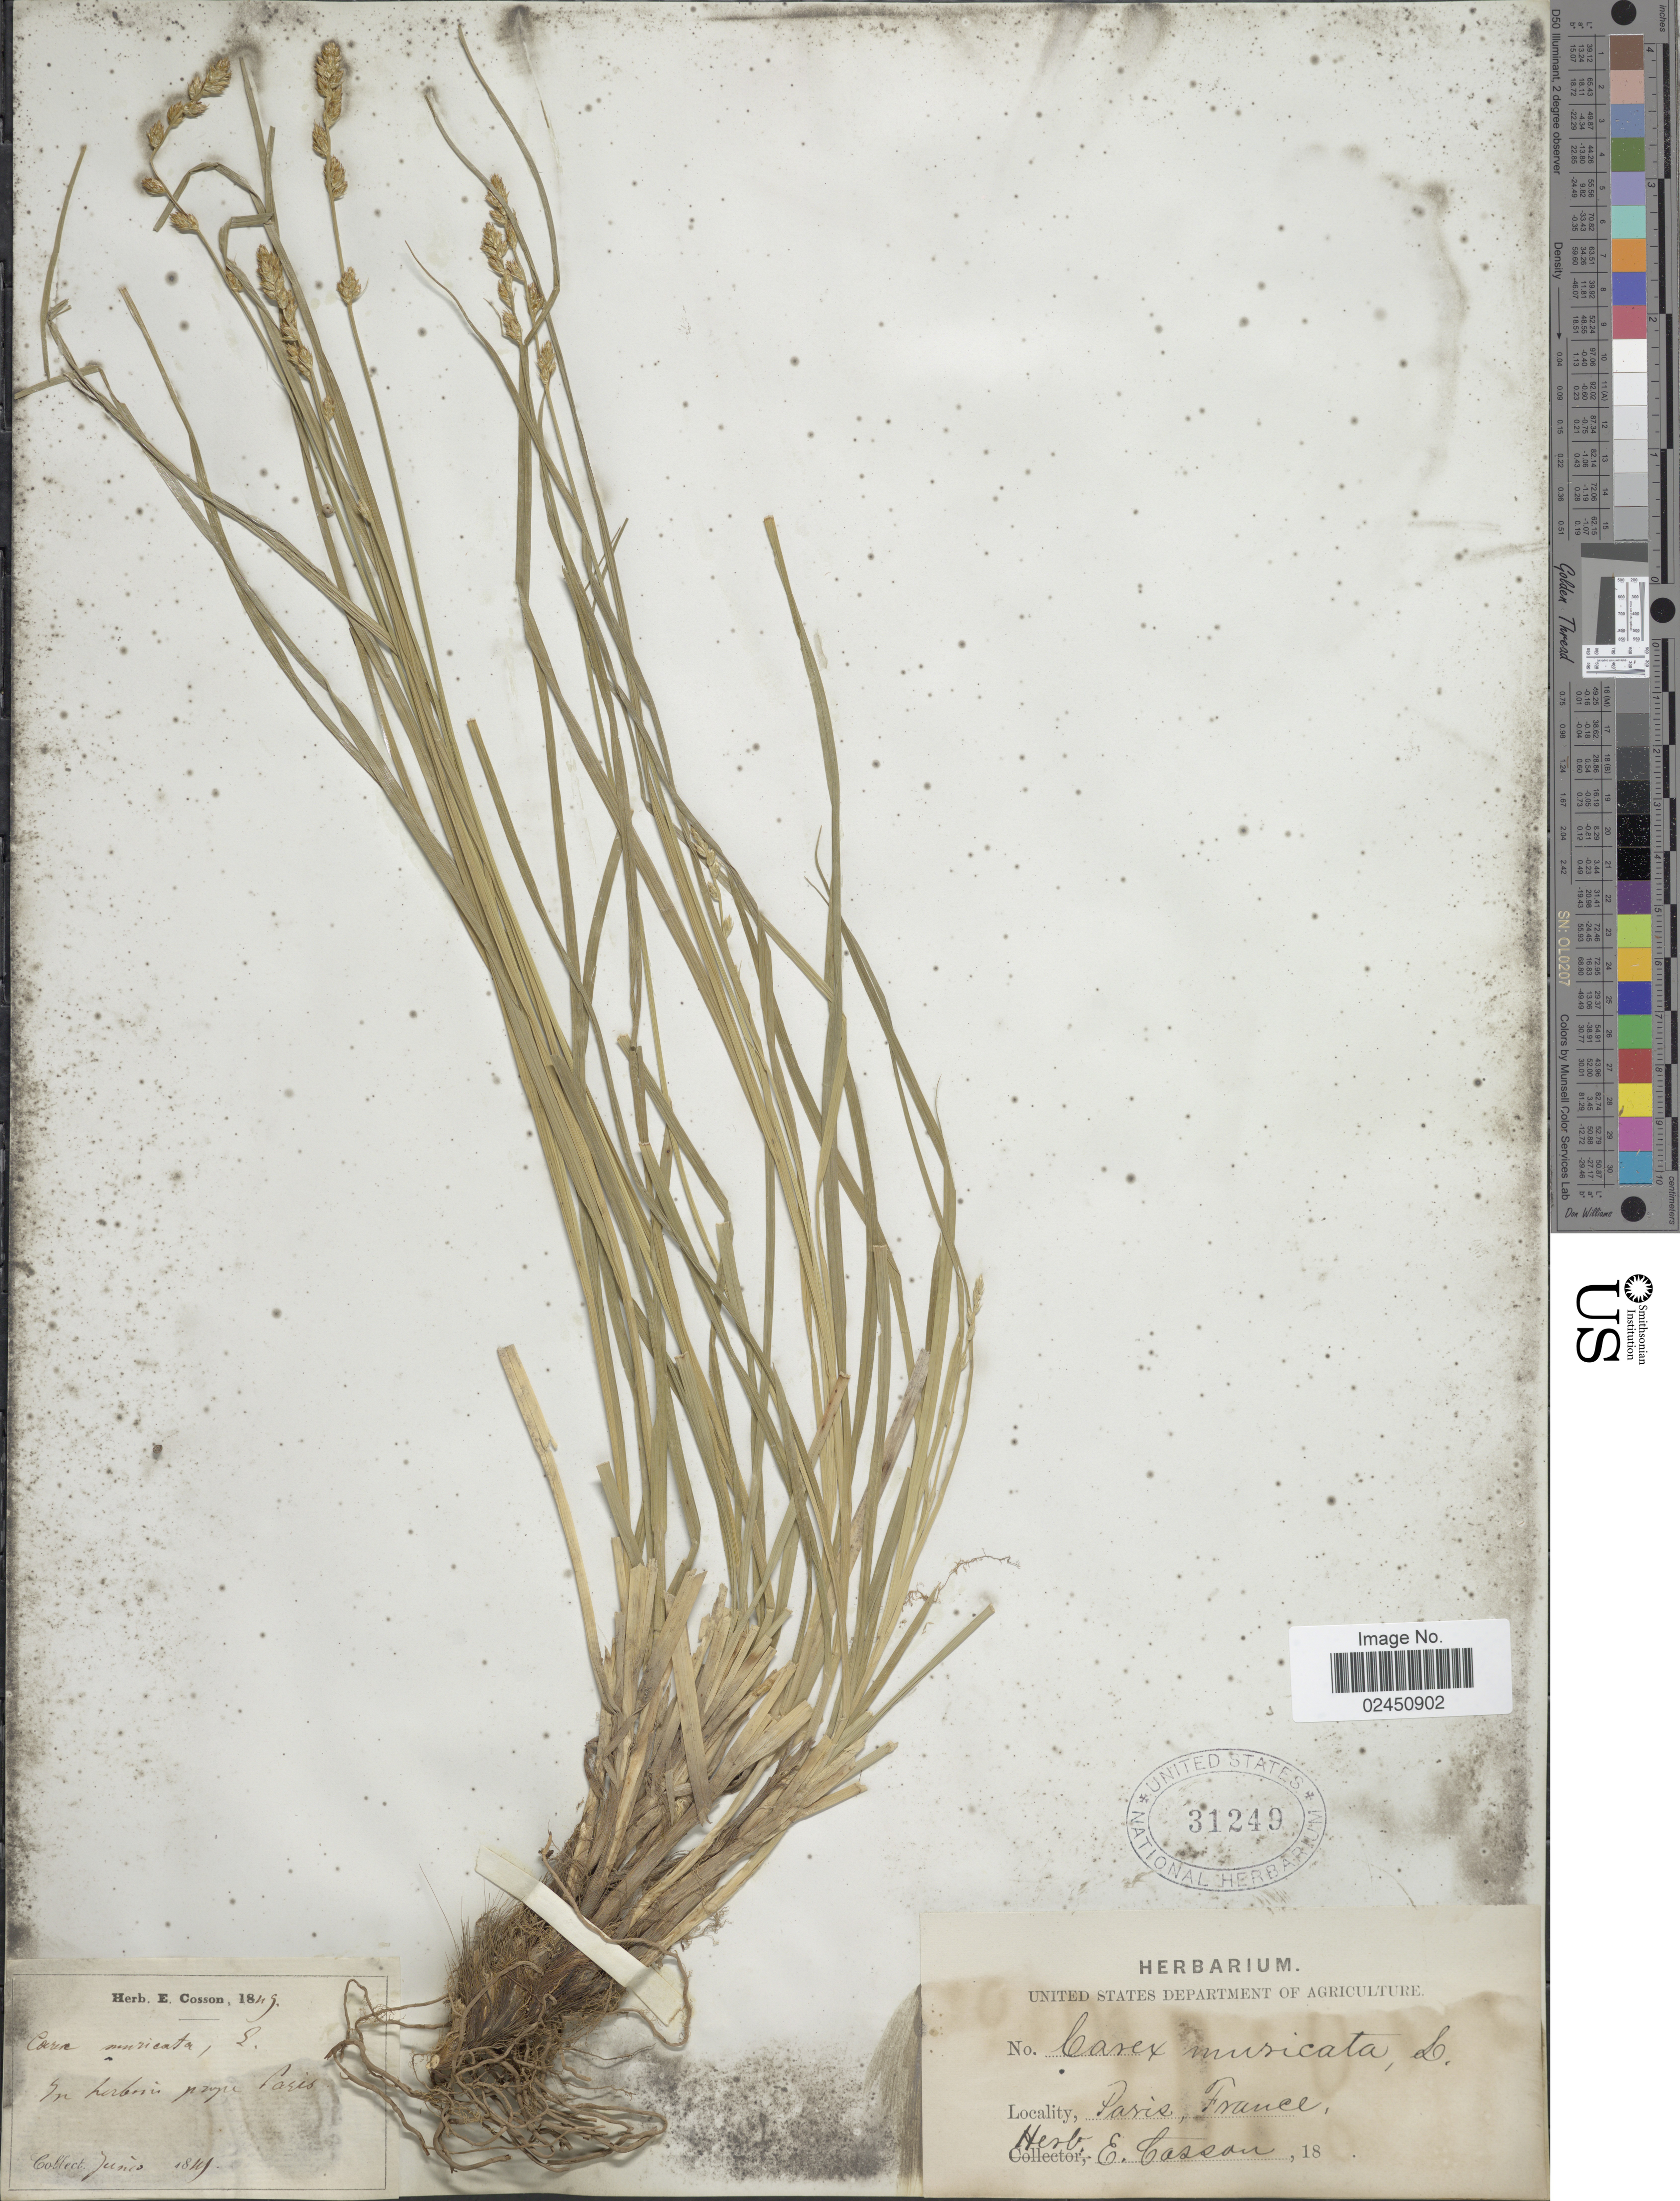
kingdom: Plantae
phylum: Tracheophyta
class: Liliopsida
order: Poales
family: Cyperaceae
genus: Carex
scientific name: Carex muricata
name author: L.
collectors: ex herb. E. Cosson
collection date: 1849-06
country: France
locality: Paris, In herbois prope Paris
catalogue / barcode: US 31249